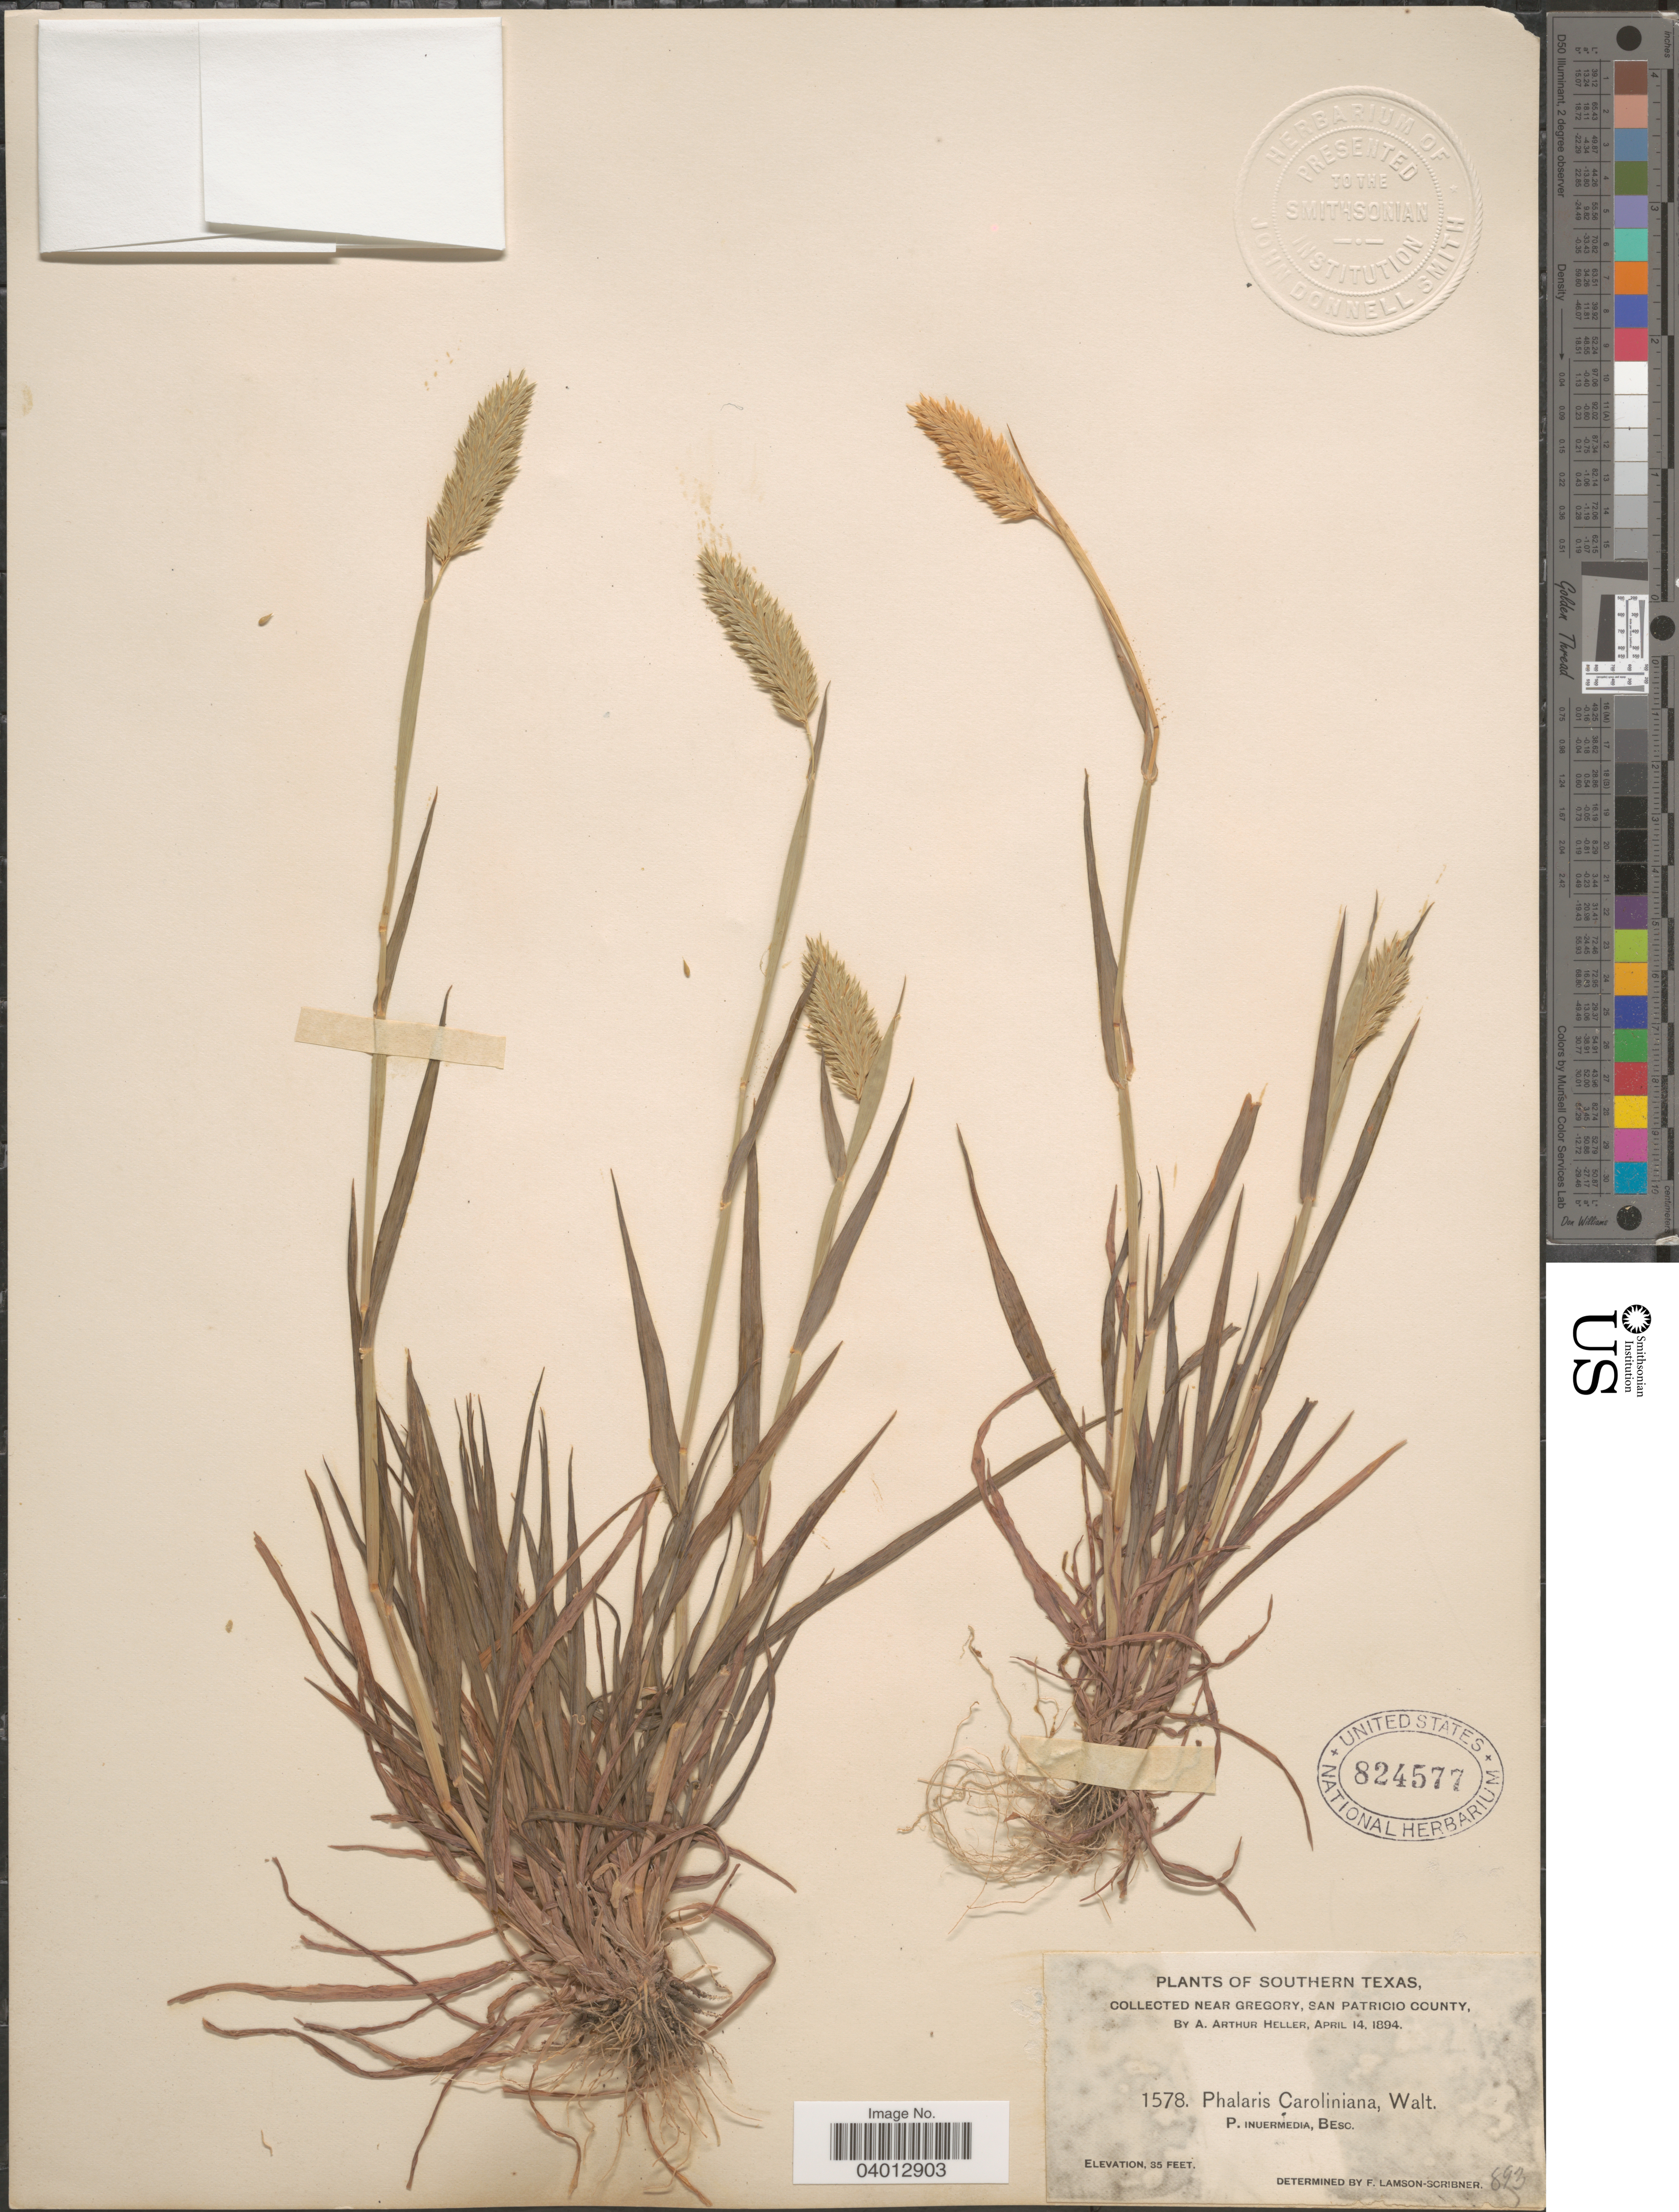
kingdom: Plantae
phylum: Tracheophyta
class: Liliopsida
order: Poales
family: Poaceae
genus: Phalaris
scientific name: Phalaris caroliniana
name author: Walter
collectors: A. A. Heller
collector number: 1578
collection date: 1894-04-14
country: United States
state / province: Texas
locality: Southern Texas. Near Gregory, San Patricio County.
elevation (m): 11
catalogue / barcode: US 824577